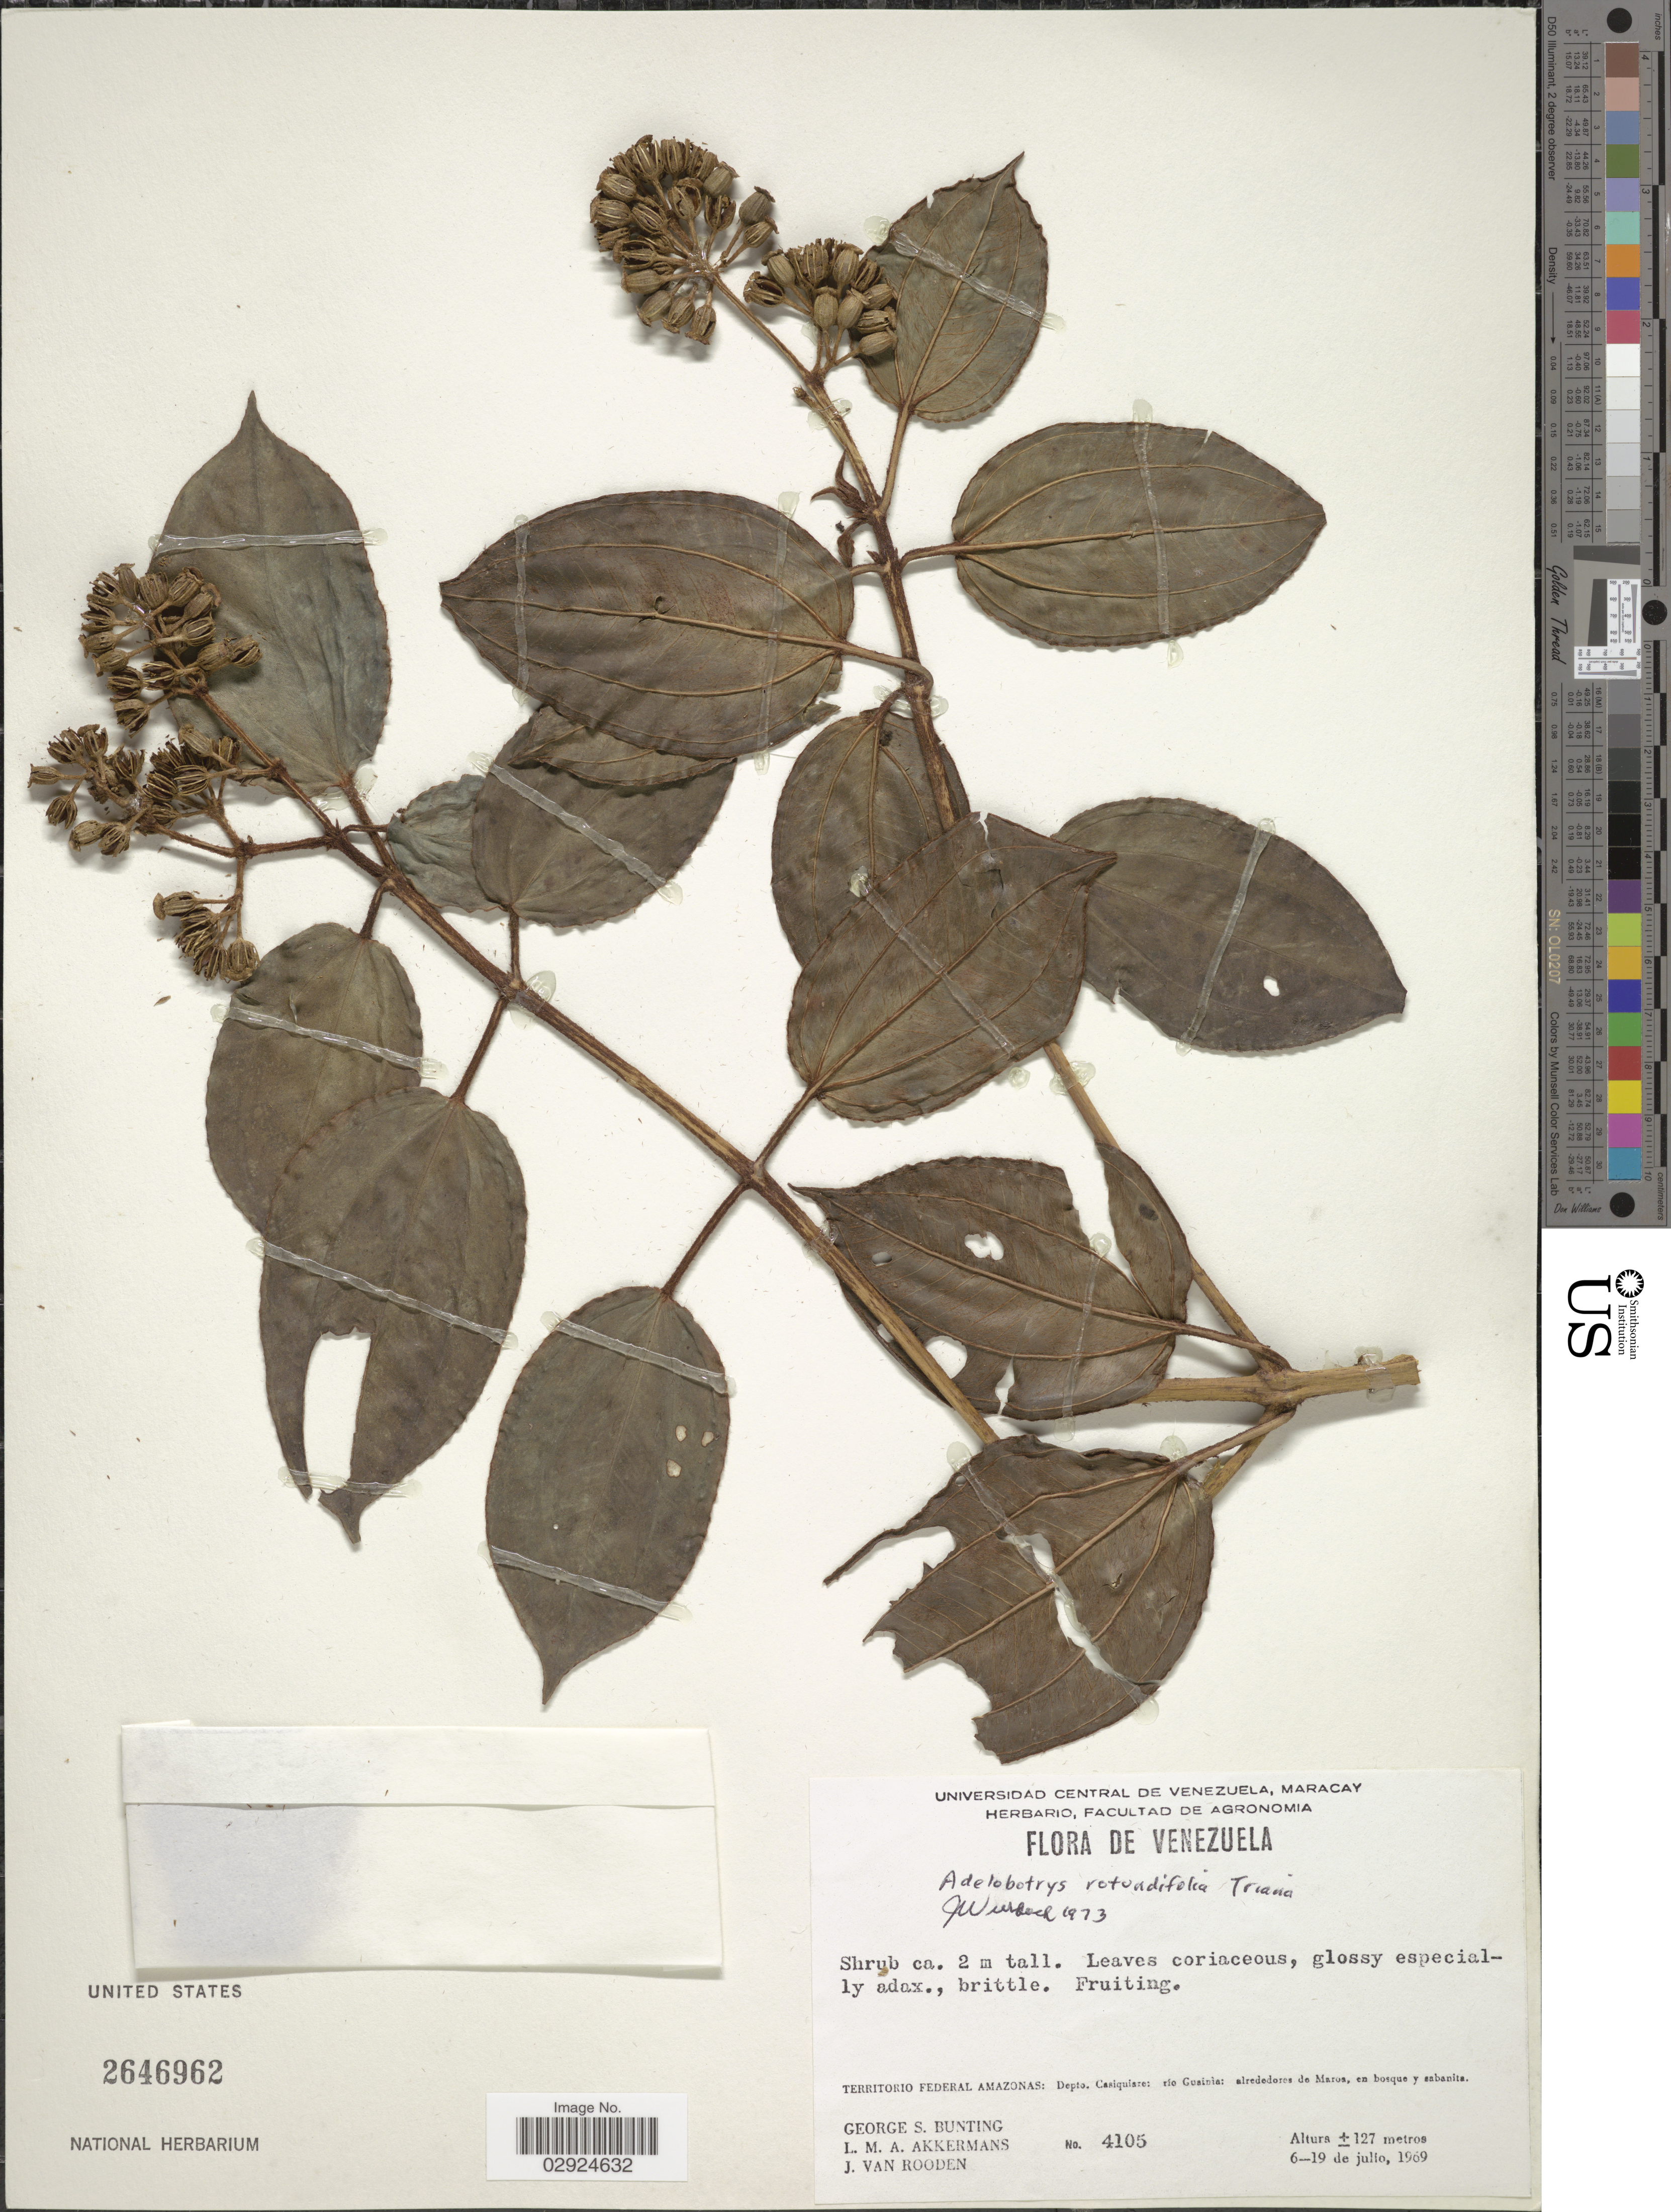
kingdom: Plantae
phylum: Tracheophyta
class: Magnoliopsida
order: Myrtales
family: Melastomataceae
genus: Adelobotrys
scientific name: Adelobotrys rotundifolia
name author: Triana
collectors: G. S. Bunting, L. M. Akkermans & J. Van Rooden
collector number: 4105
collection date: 1969-07-06/1969-07-19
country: Venezuela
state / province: Amazonas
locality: Territorio Federal Amazonas: Depto. Casiquiare: río Guainía: alrededores de Maroa, en bosque y sabanita.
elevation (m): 127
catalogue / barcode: US 2646962